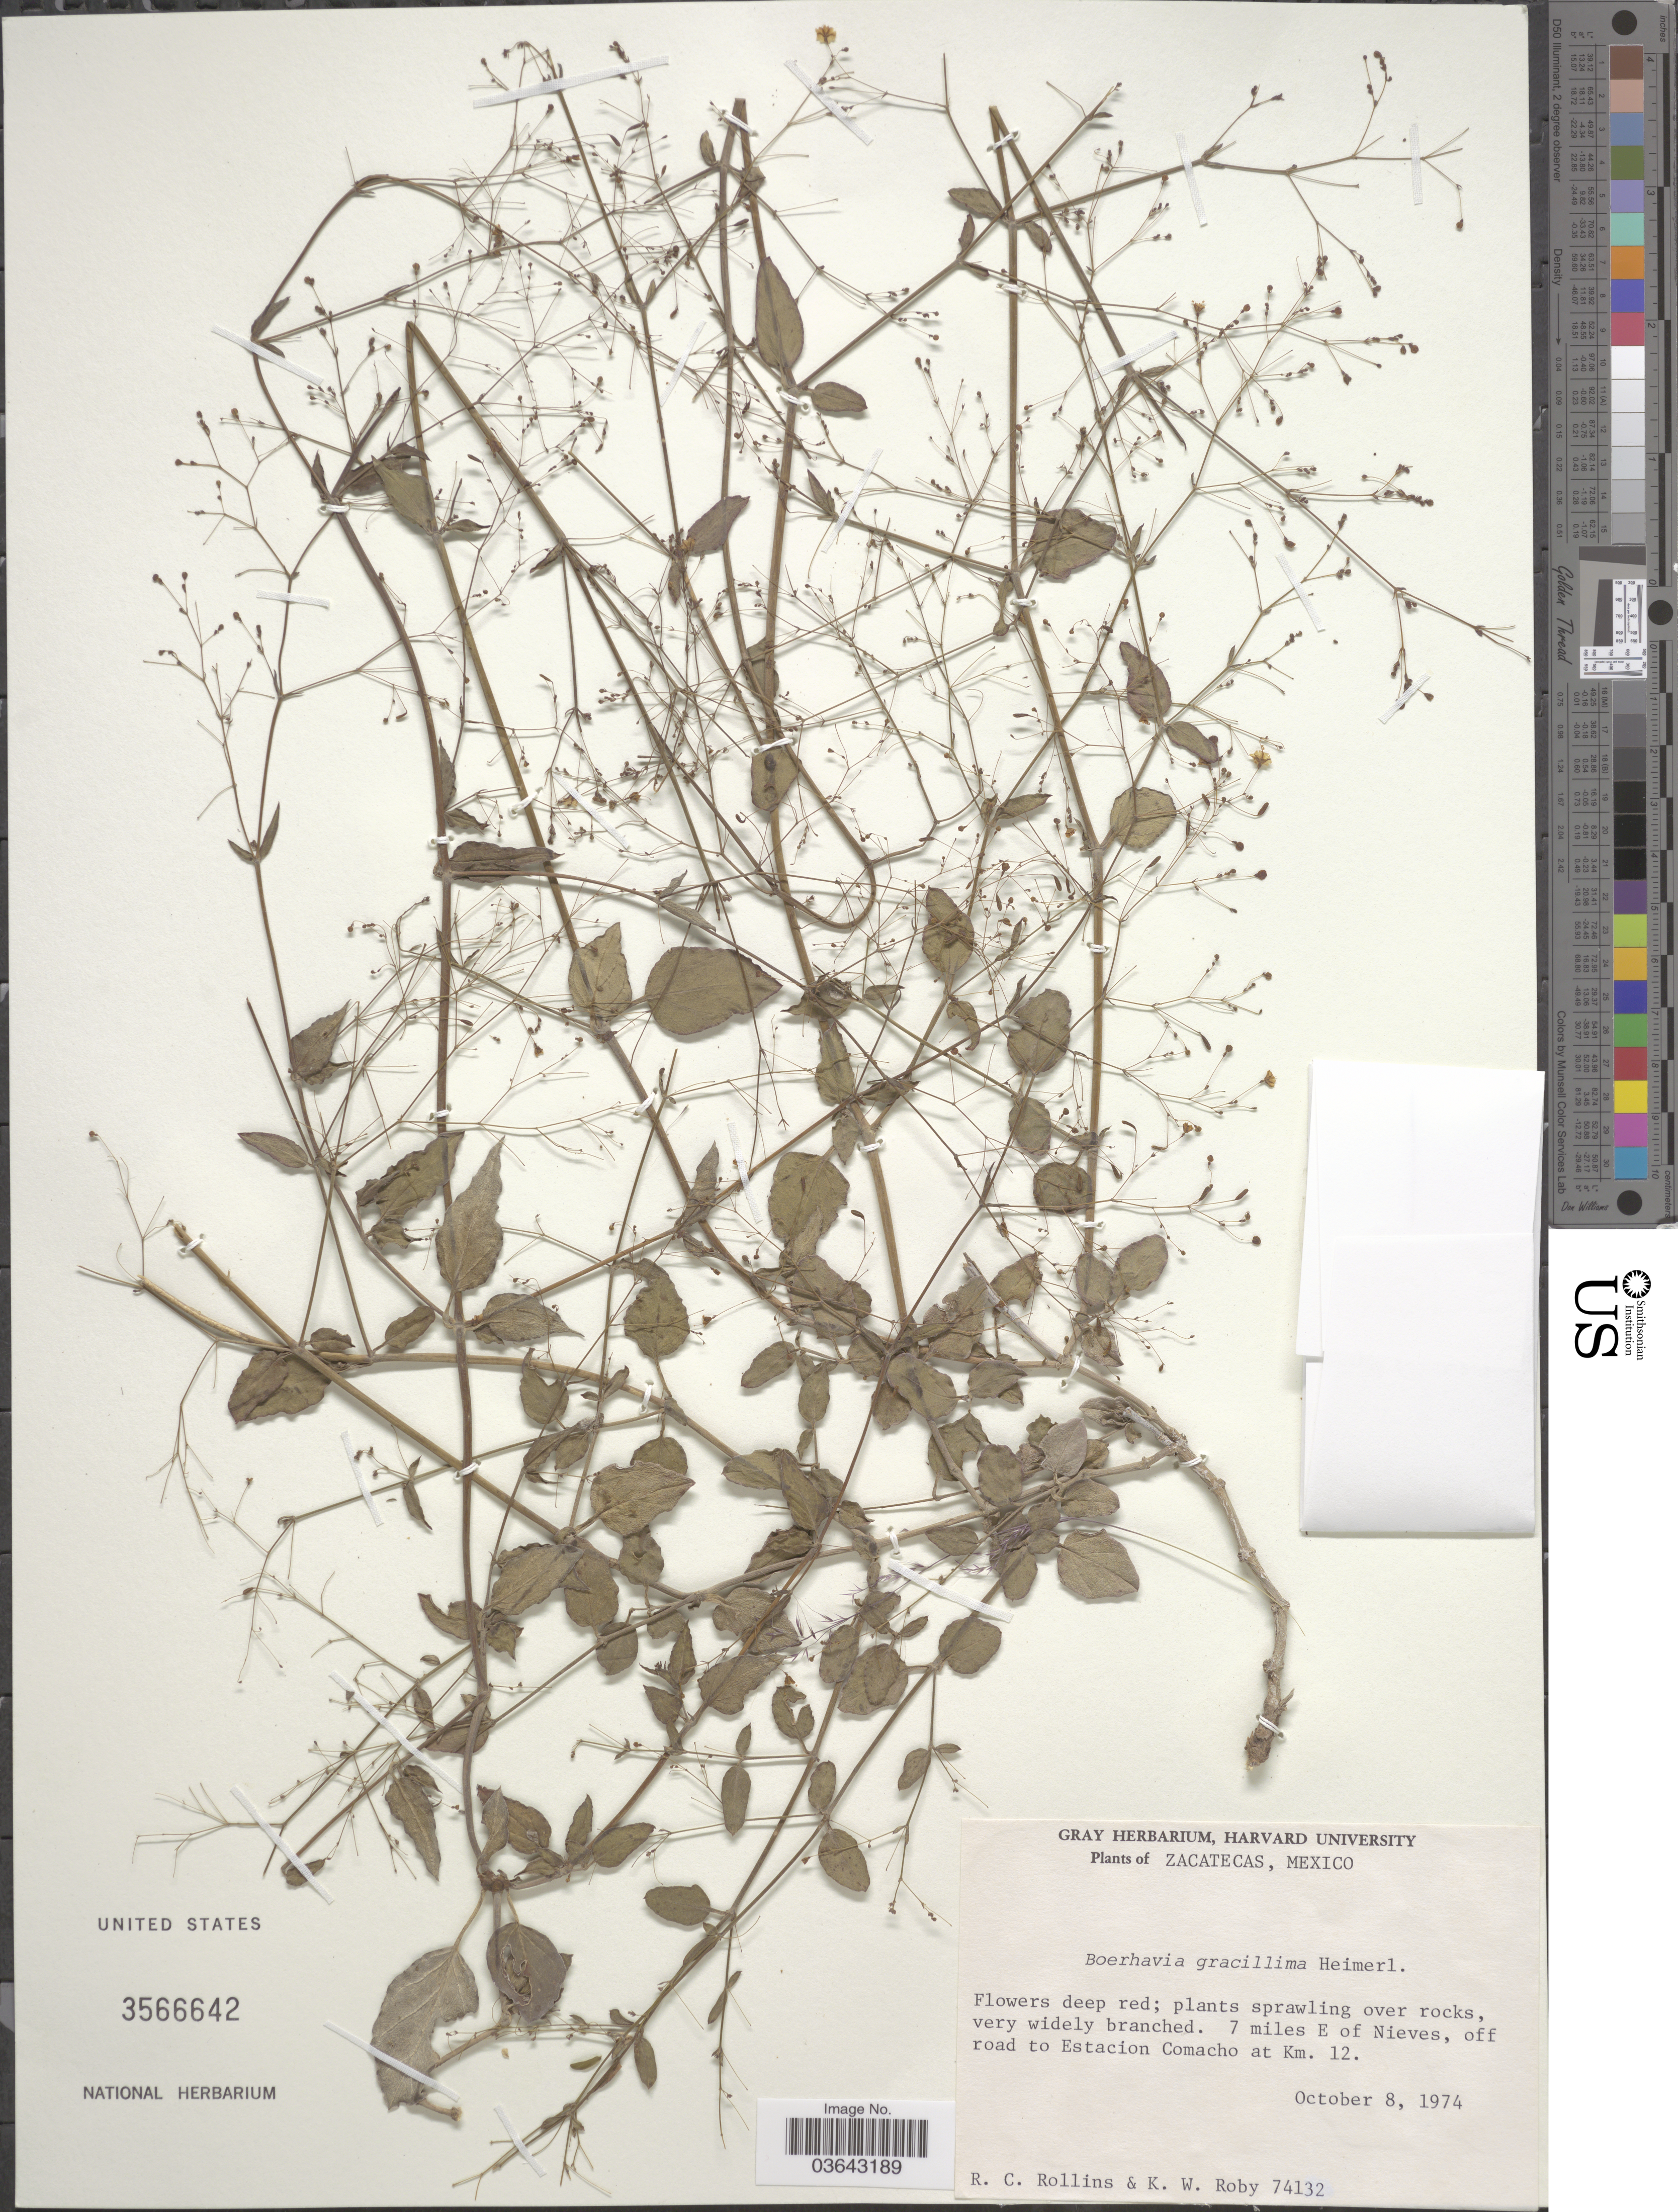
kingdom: Plantae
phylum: Tracheophyta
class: Magnoliopsida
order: Caryophyllales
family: Nyctaginaceae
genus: Boerhavia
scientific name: Boerhavia gracillima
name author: Heimerl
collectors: R. C. Rollins & K. W. Roby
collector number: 74132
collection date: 1974-10-08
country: Mexico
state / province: Zacatecas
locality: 7 miles E of Nieves, off road to Estacion Comacho at Km. 12.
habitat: plants sprawling over rocks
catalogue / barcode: US 3566642